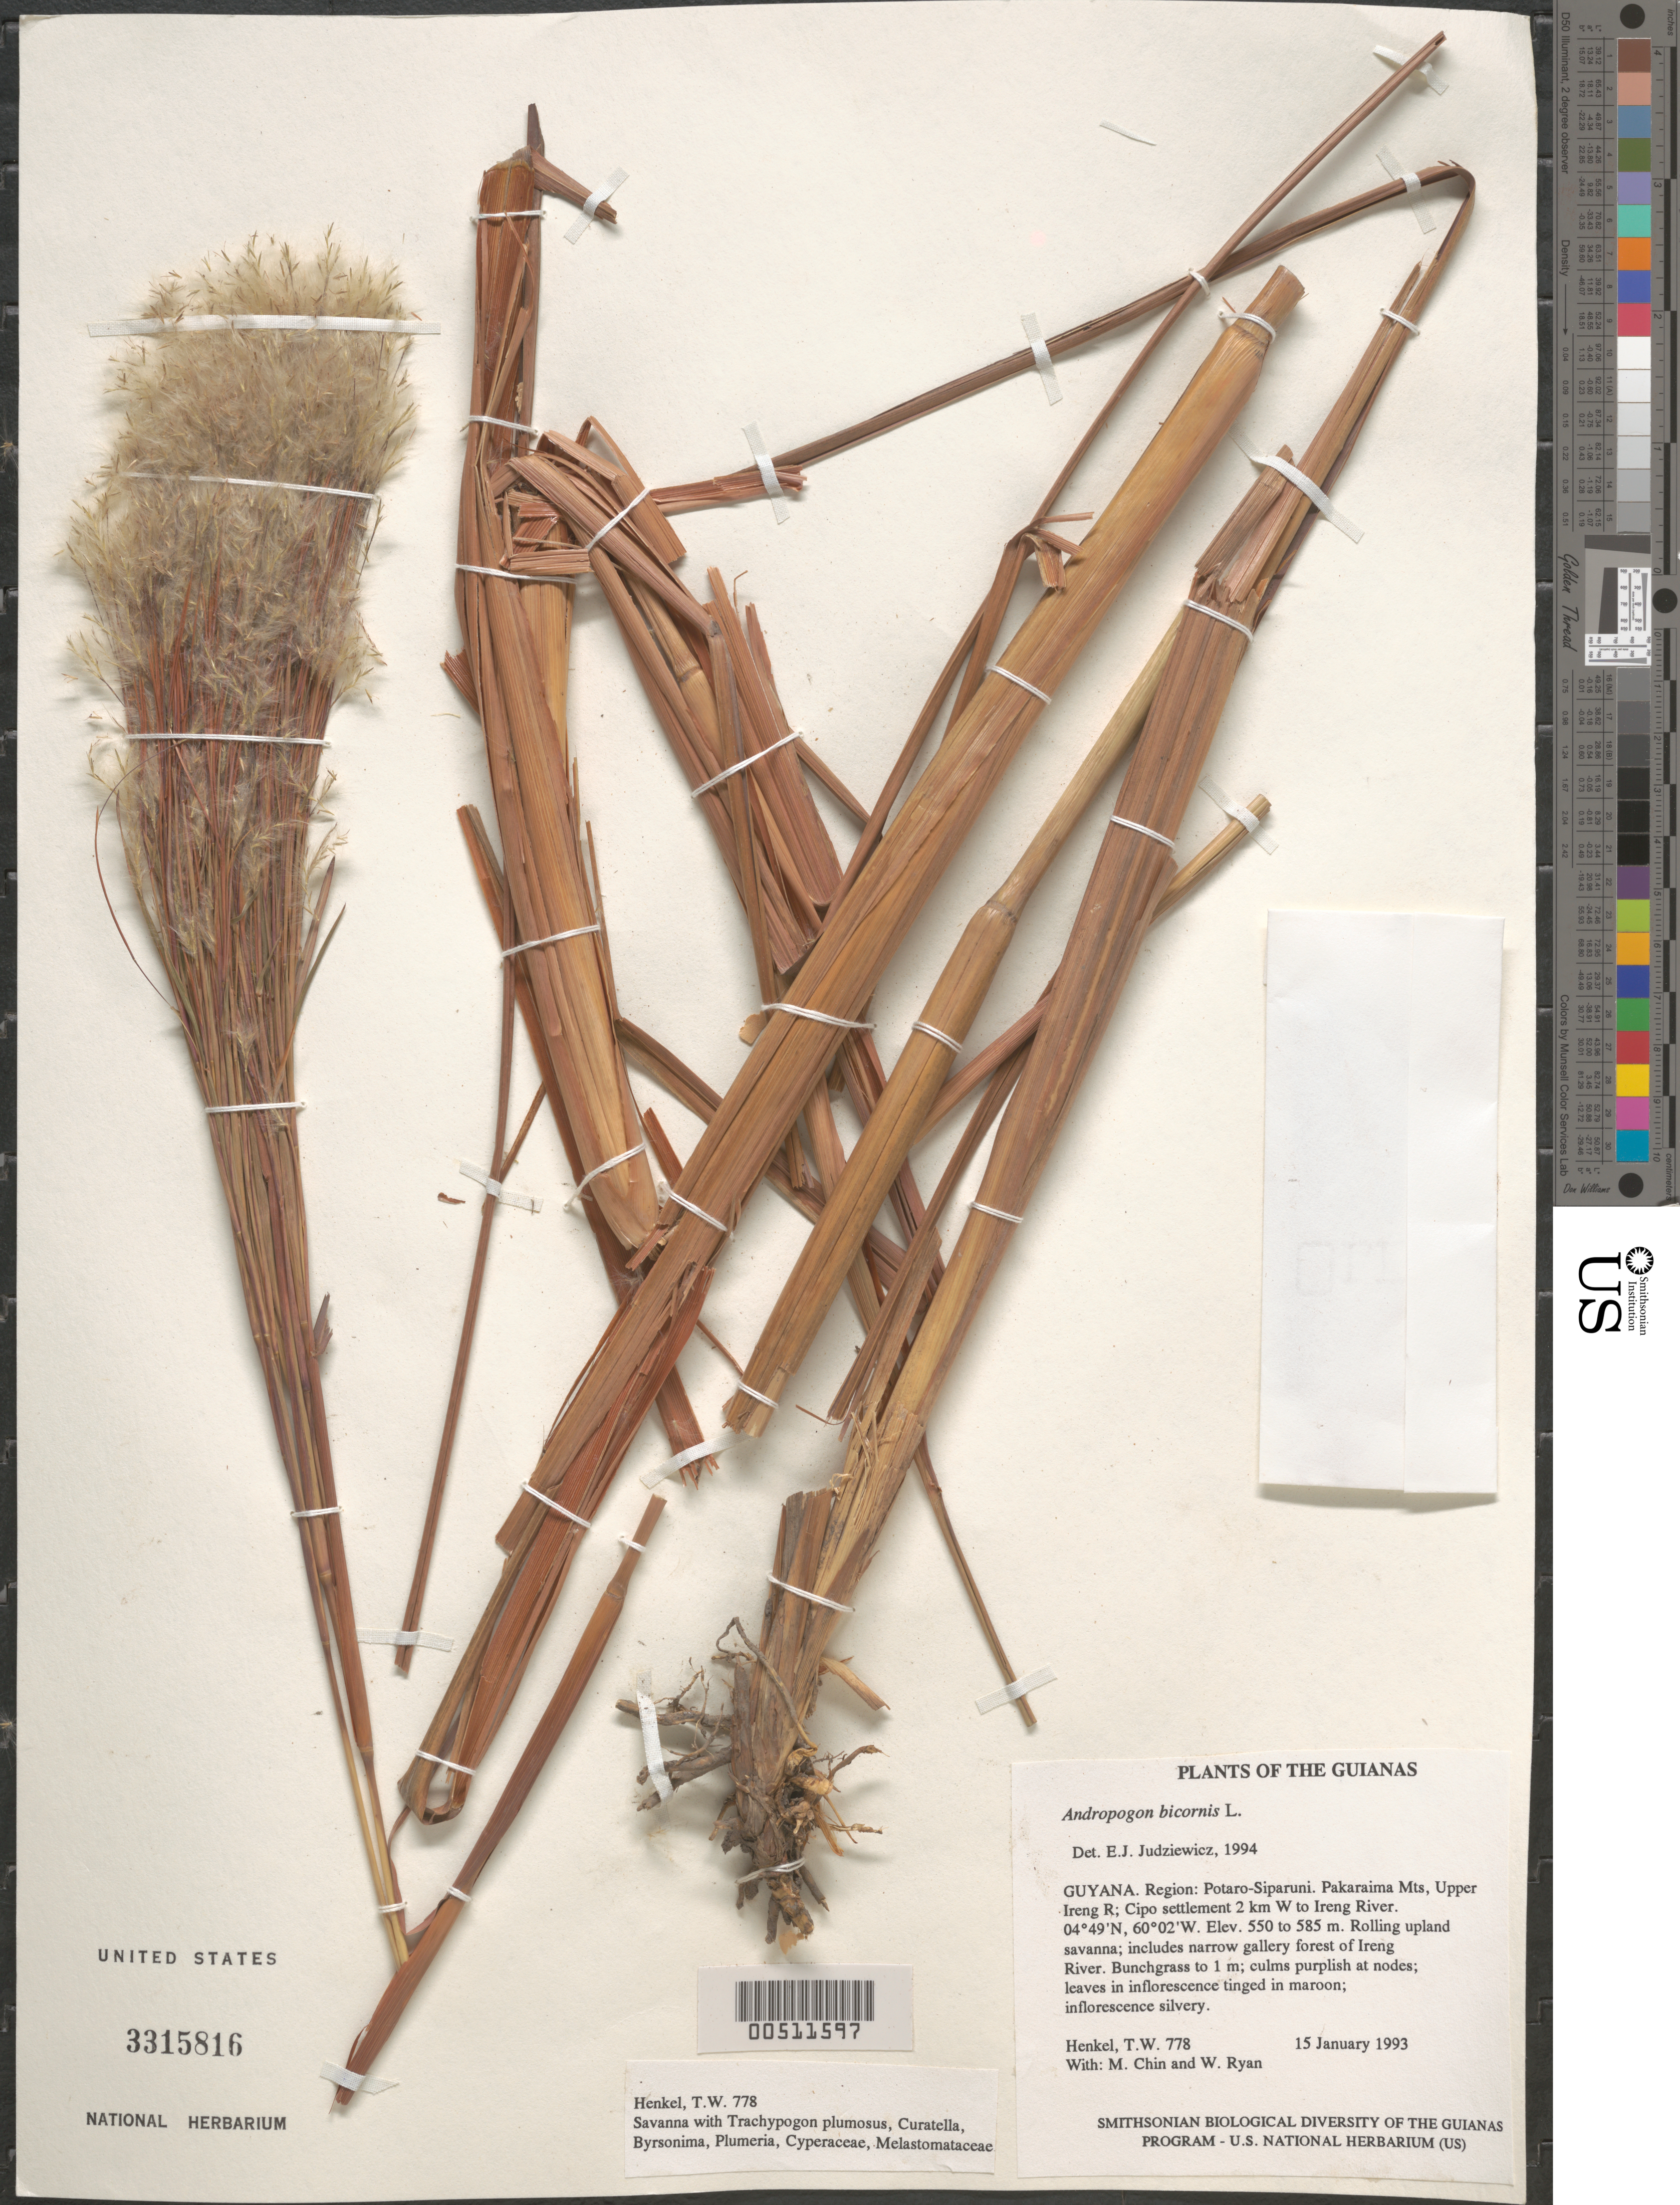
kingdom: Plantae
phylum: Tracheophyta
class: Liliopsida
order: Poales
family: Poaceae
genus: Andropogon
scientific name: Andropogon bicornis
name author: L.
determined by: Judziewicz, E. J.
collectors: T. Henkel, M. Chin & W. Ryan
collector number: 778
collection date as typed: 15 January 1993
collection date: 1993-01-15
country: Guyana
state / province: Potaro-Siparuni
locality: Pakaraima Mts, Upper Ireng R; Cipo settlement 2 km W to Ireng River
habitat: Rolling upland savanna; includes narrow gallery forest of Ireng River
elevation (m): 550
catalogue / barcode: US 3315816